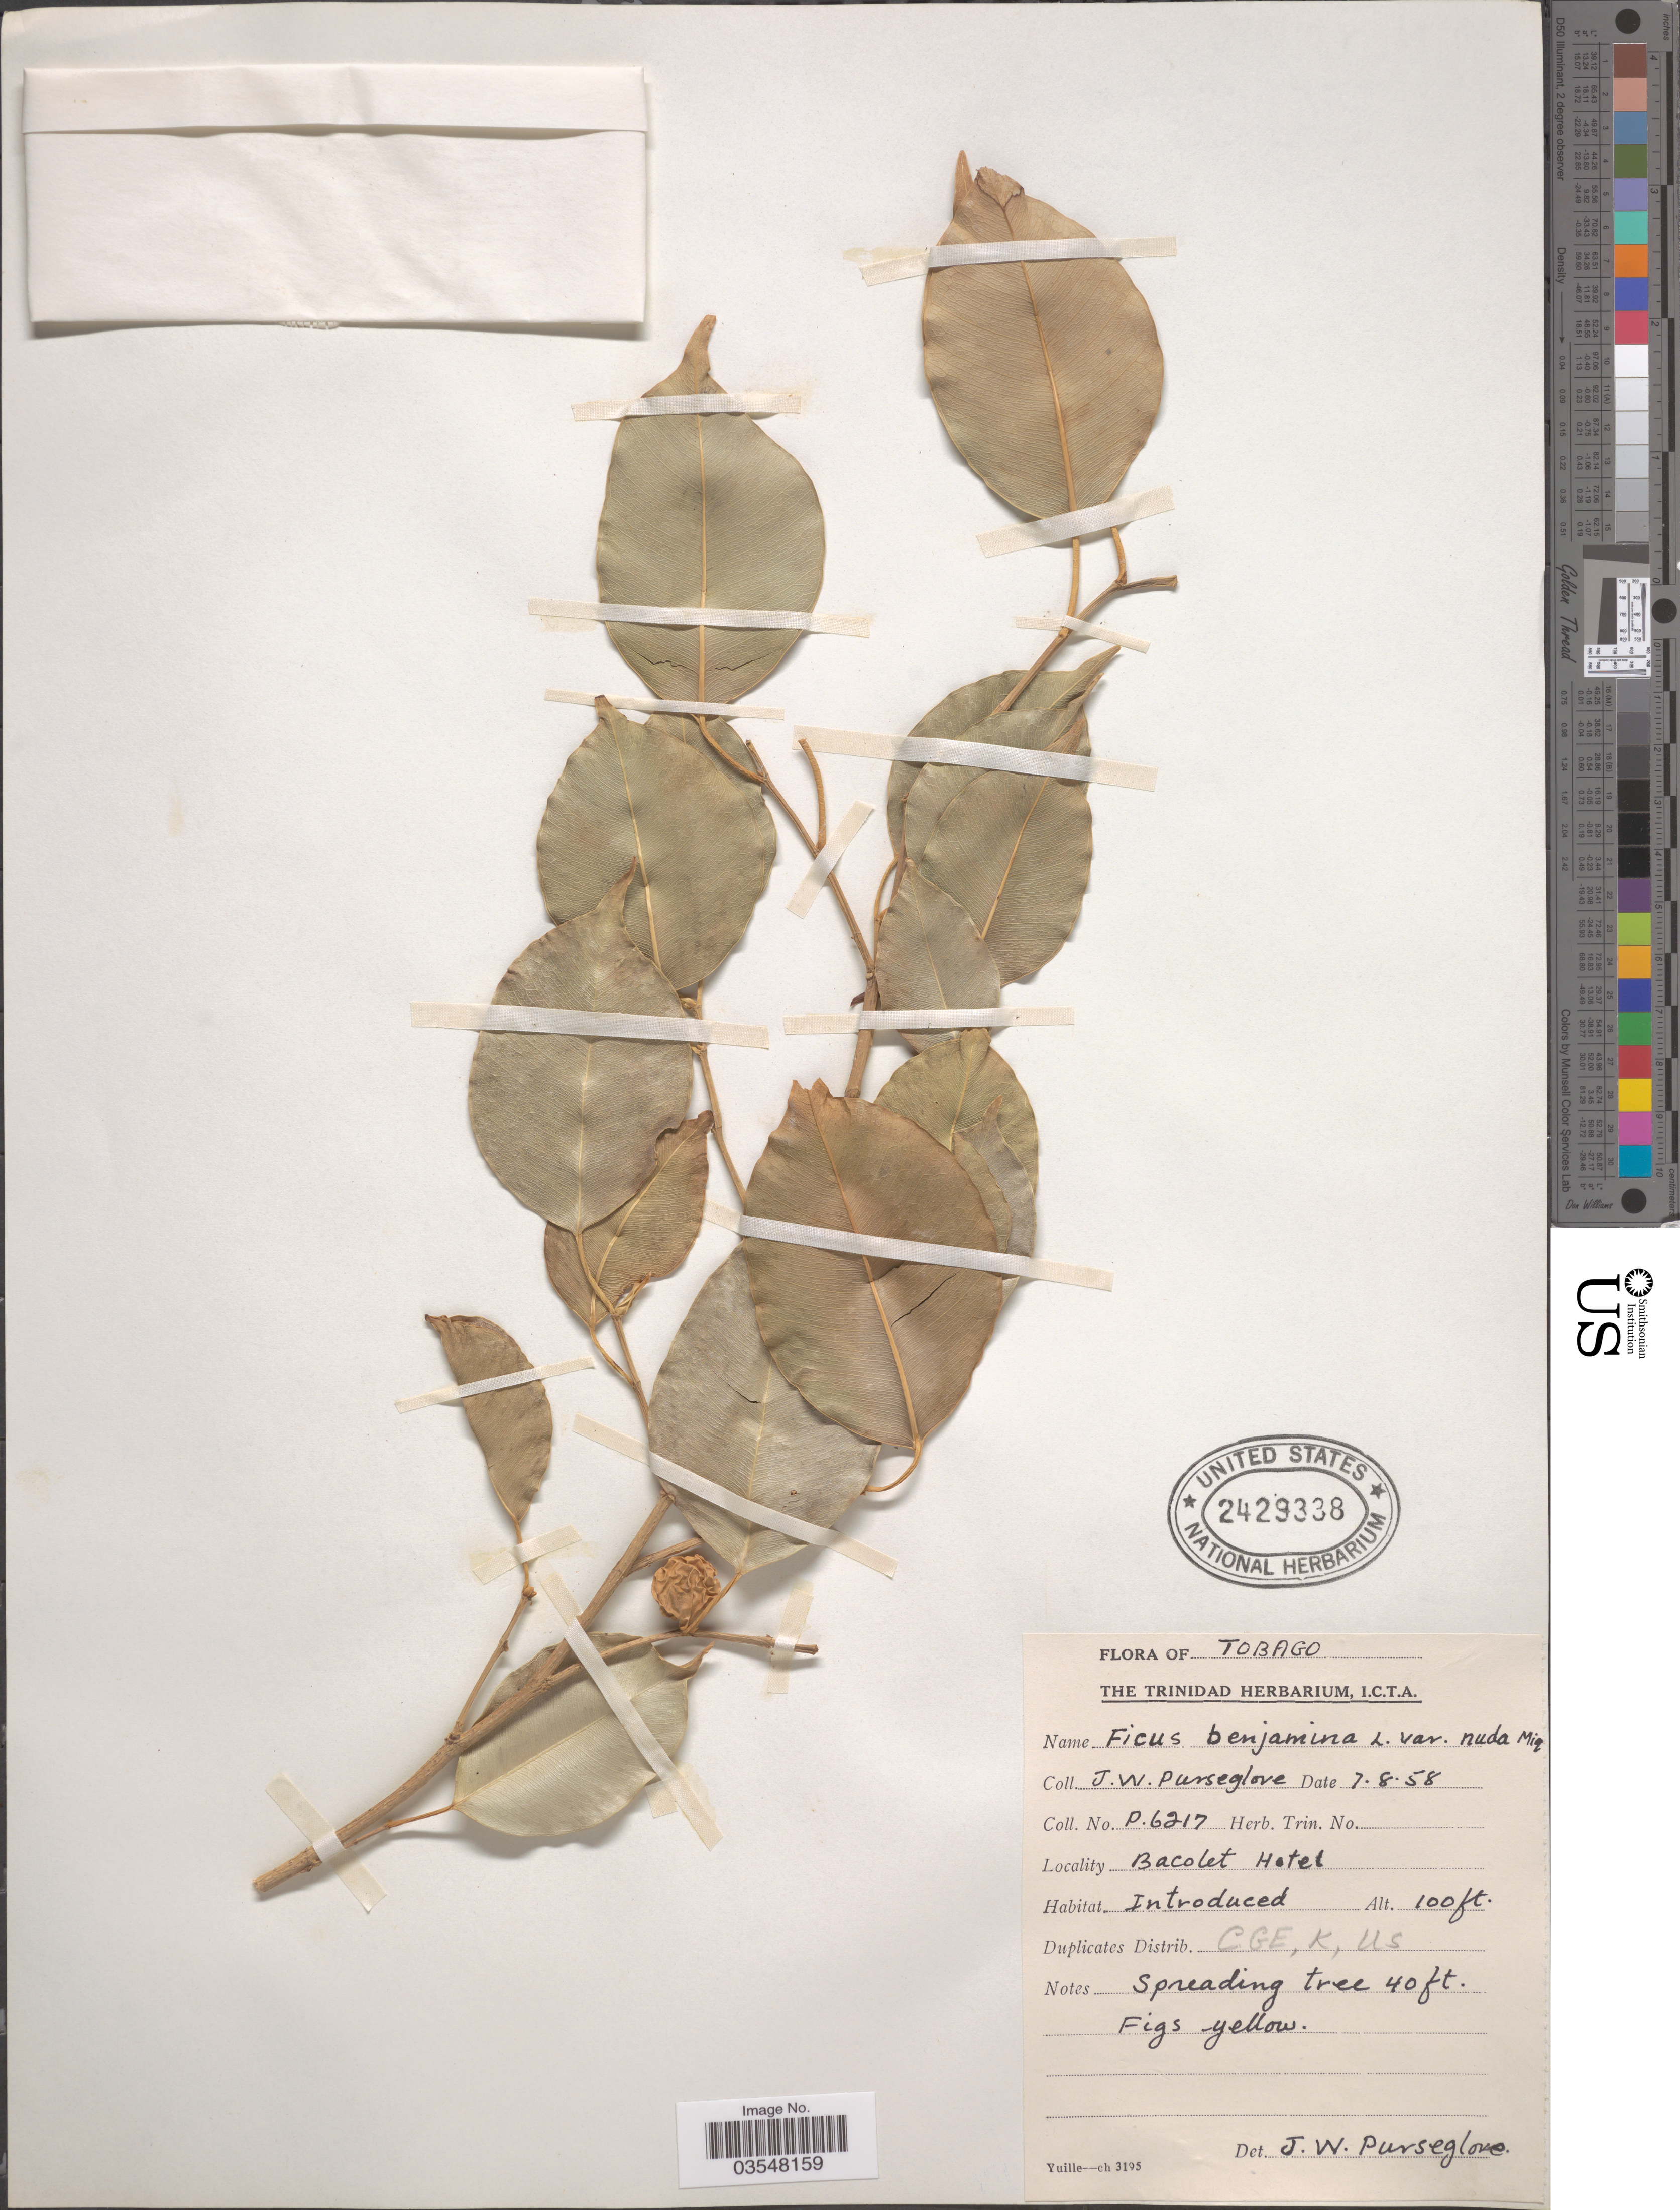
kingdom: Plantae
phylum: Tracheophyta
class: Magnoliopsida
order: Rosales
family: Moraceae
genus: Ficus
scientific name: Ficus benjamina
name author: L.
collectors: J. Purseglove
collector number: P6217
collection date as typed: Transcribed d/m/y: 7/8/58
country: Trinidad and Tobago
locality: Tobago. Bacolet Hotel.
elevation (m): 30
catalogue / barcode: US 2429338